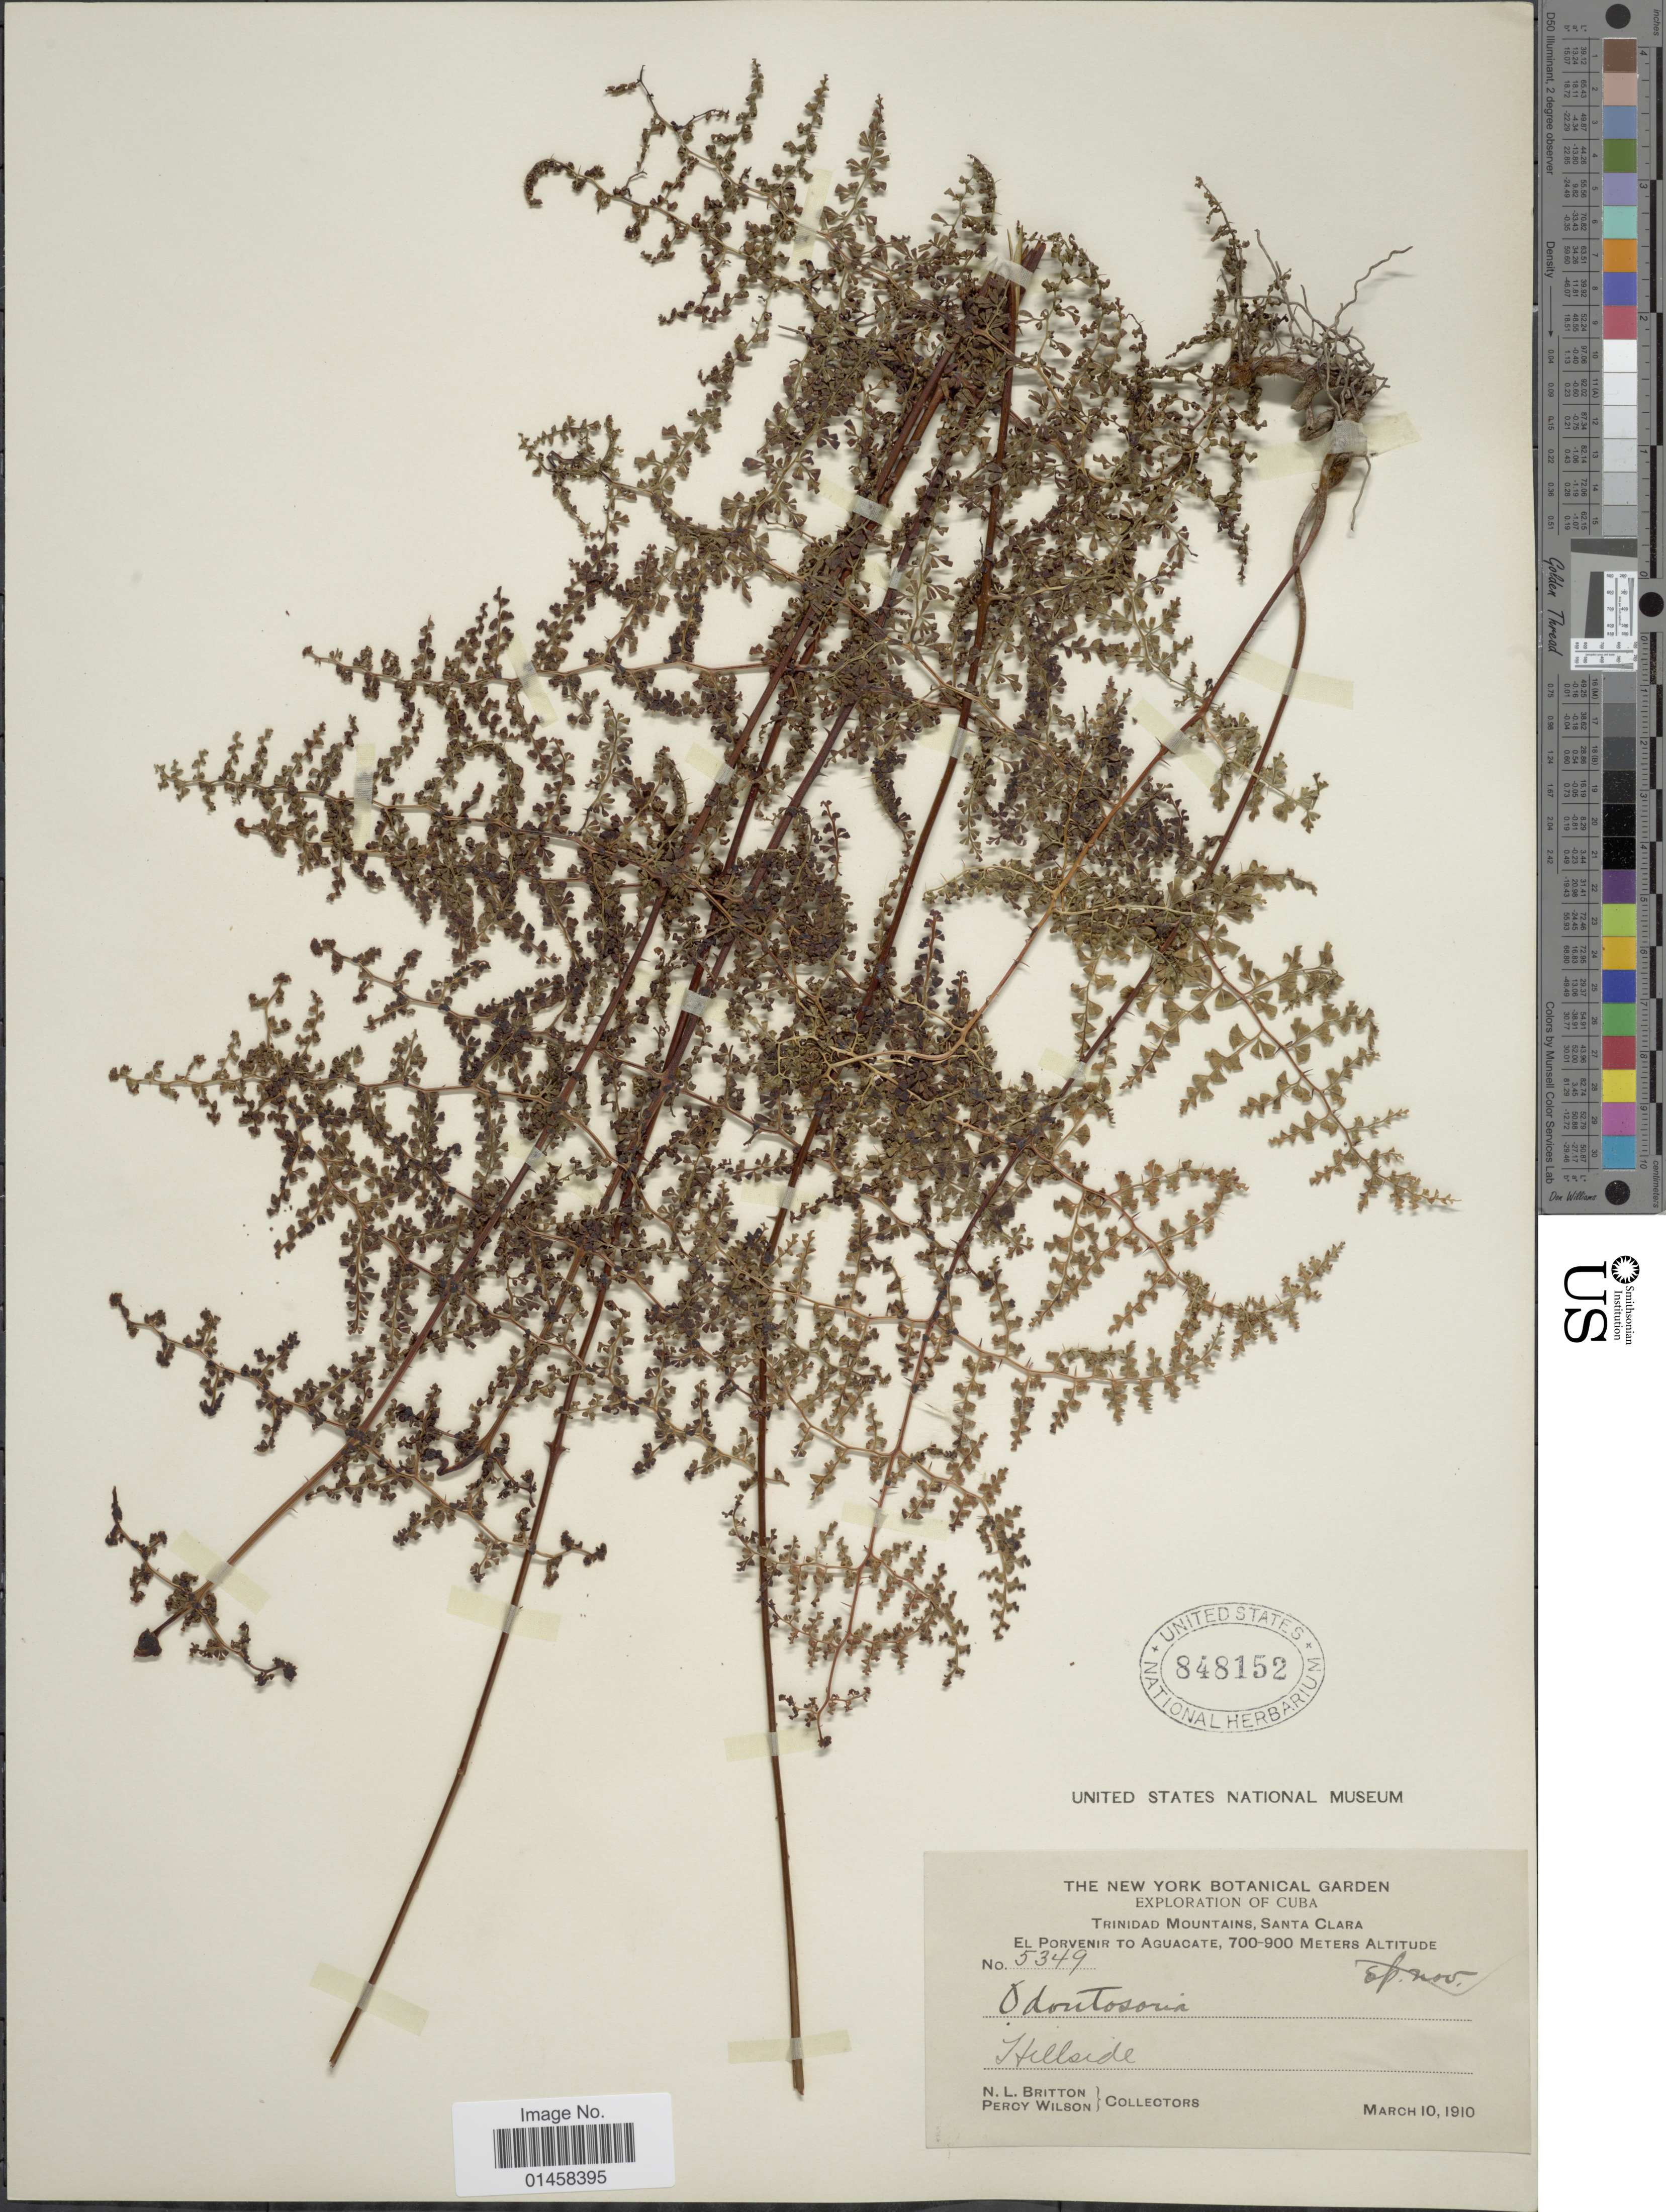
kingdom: Plantae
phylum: Tracheophyta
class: Polypodiopsida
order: Polypodiales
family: Lindsaeaceae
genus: Odontosoria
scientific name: Odontosoria aculeata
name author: (L.) J. Sm.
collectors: N. Britton & P. Wilson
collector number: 5349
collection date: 1910-03-10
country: Cuba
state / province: Las Villas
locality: Trinidad Mountains, Santa Clara, El Porvenir to Aguacate, Hillside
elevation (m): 700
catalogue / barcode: US 848152